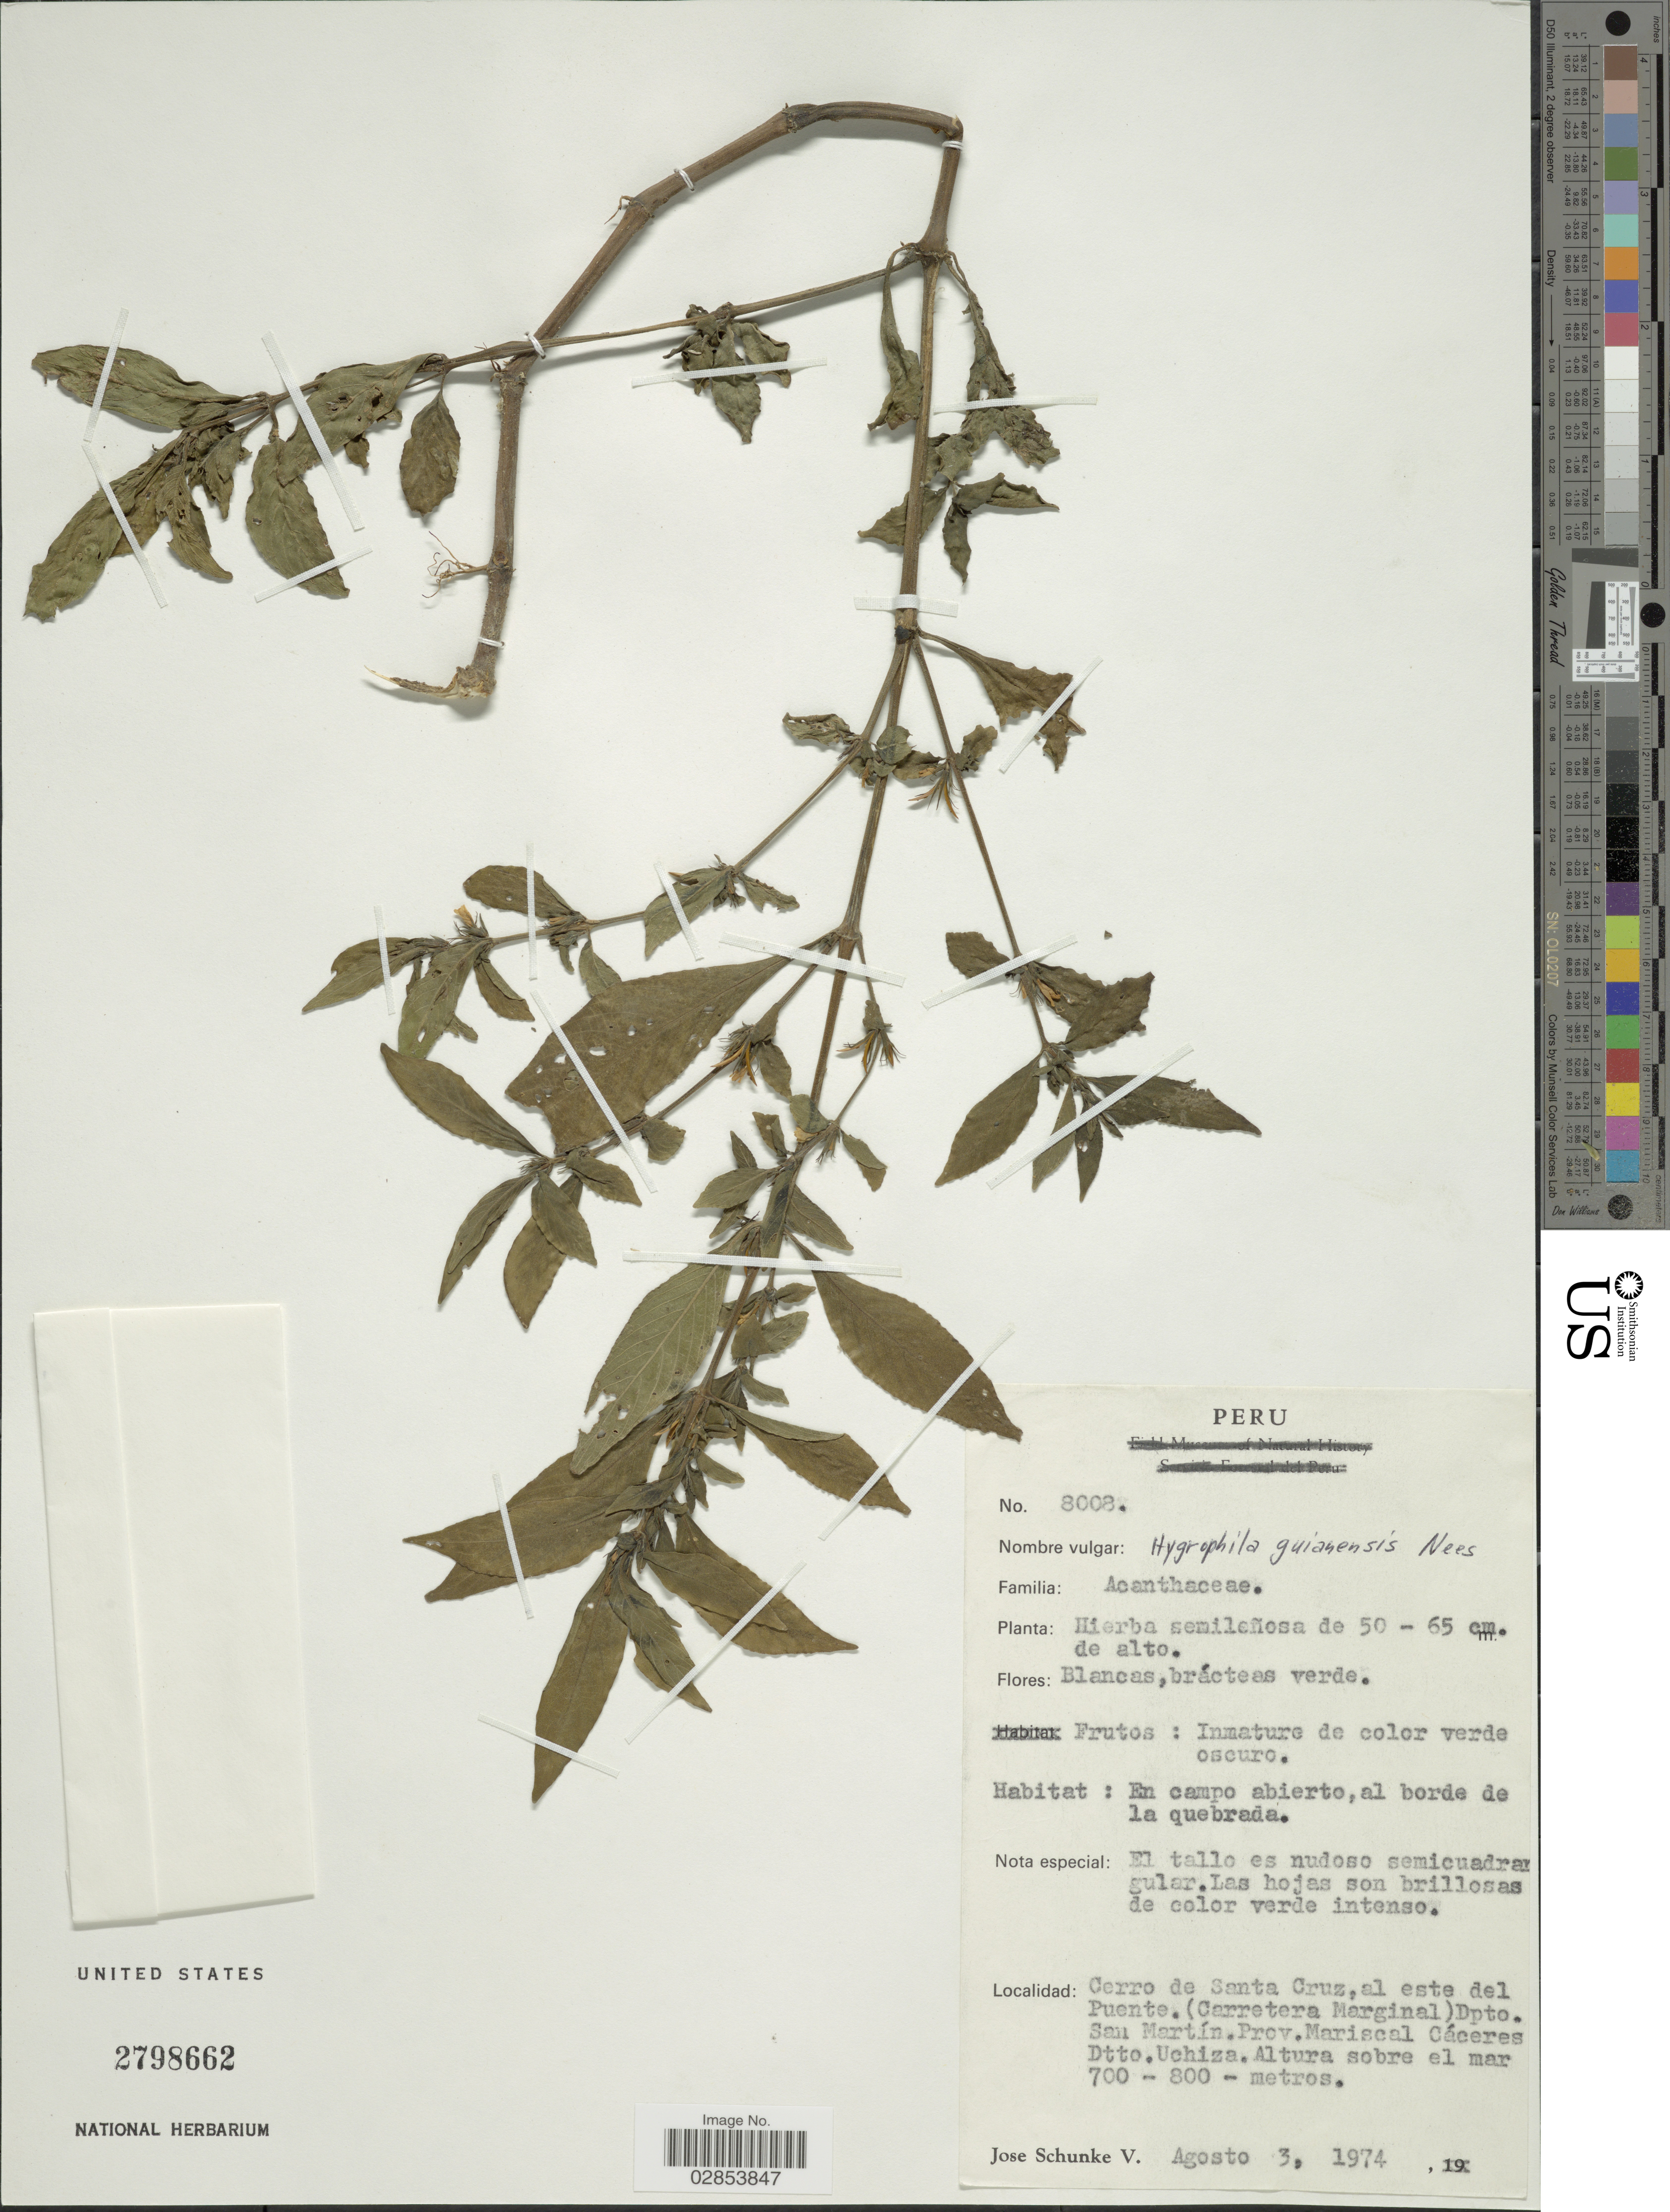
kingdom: Plantae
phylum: Tracheophyta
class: Magnoliopsida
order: Lamiales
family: Acanthaceae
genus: Hygrophila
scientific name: Hygrophila costata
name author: Nees & T. Nees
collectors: J. Schunke Vigo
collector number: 8008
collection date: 1974-08-03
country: Peru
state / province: San Martín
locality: Cerro de Santa Cruz, al este del Puente. (Carretera Marginal) Dpto. San Martín. Prov. Mariscal Cáceres, Dtto. Uchiza.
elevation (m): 700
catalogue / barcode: US 2798662